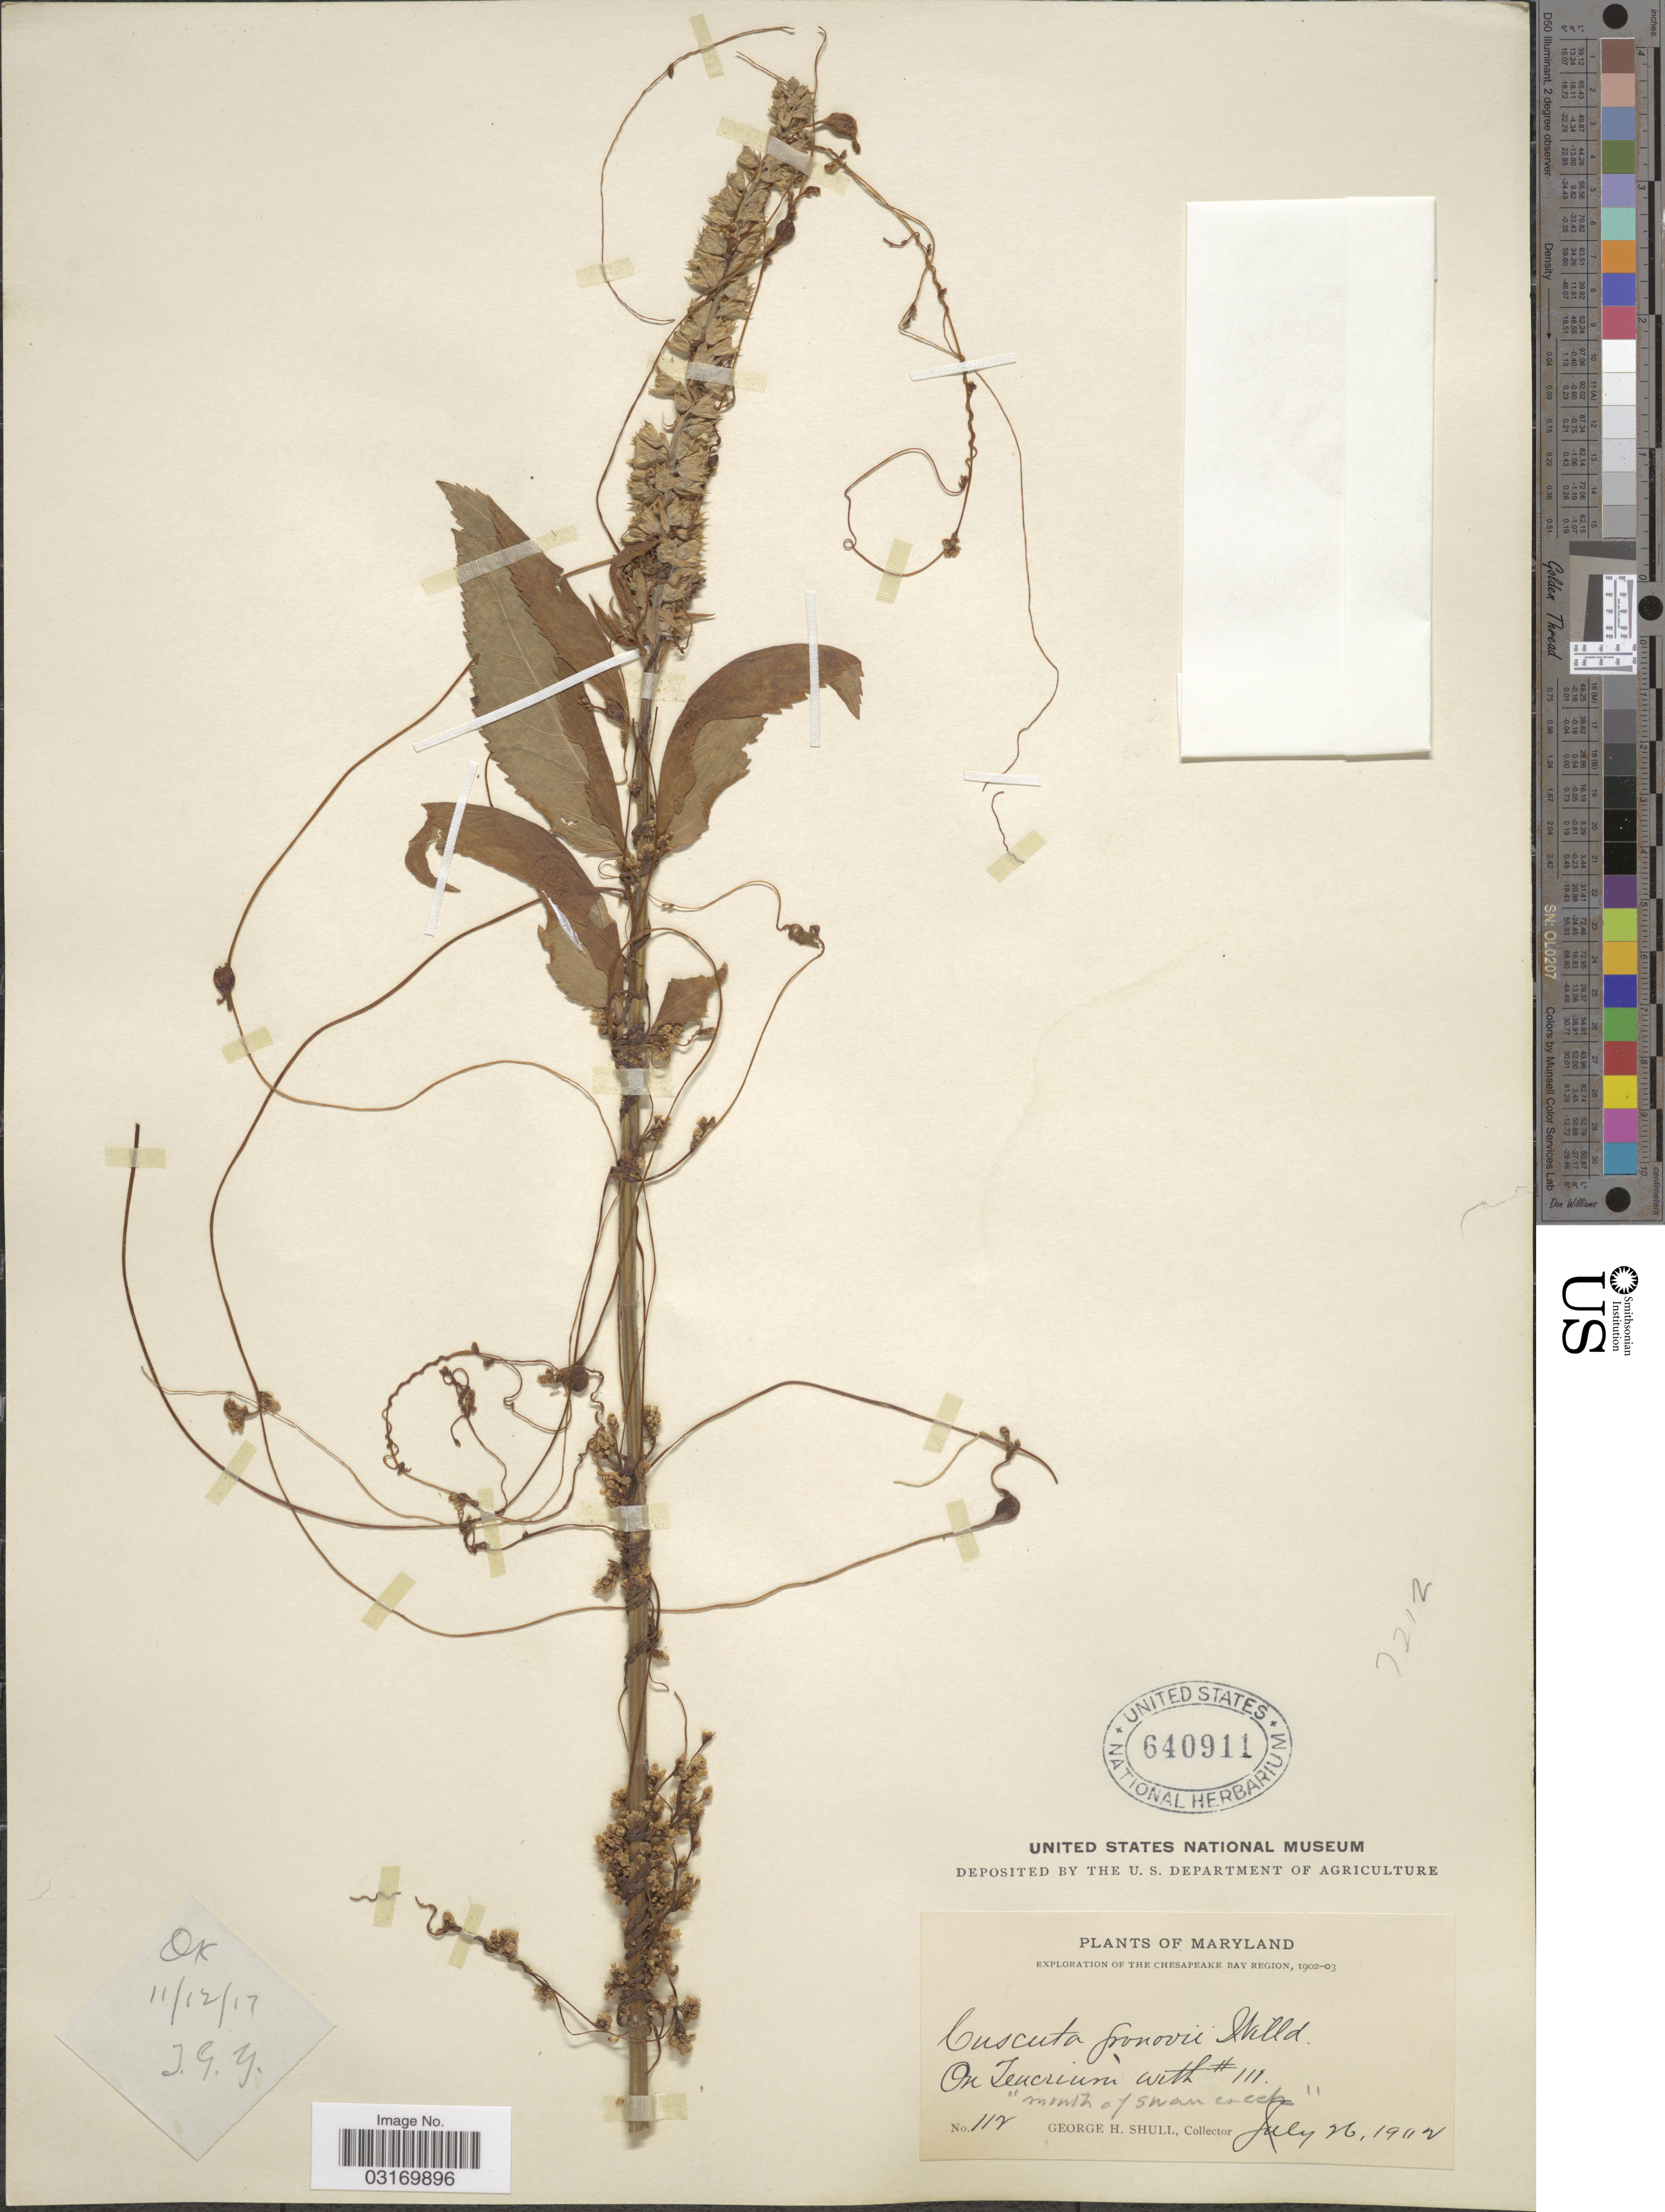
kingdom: Plantae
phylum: Tracheophyta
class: Magnoliopsida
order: Solanales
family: Convolvulaceae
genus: Cuscuta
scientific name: Cuscuta gronovii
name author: Willd. ex Schult.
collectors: G. Schull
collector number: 112*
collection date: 1902-07-26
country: United States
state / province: Maryland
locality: On Teucrium with #111, "mouth of Swan Creek".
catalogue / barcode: US 640911